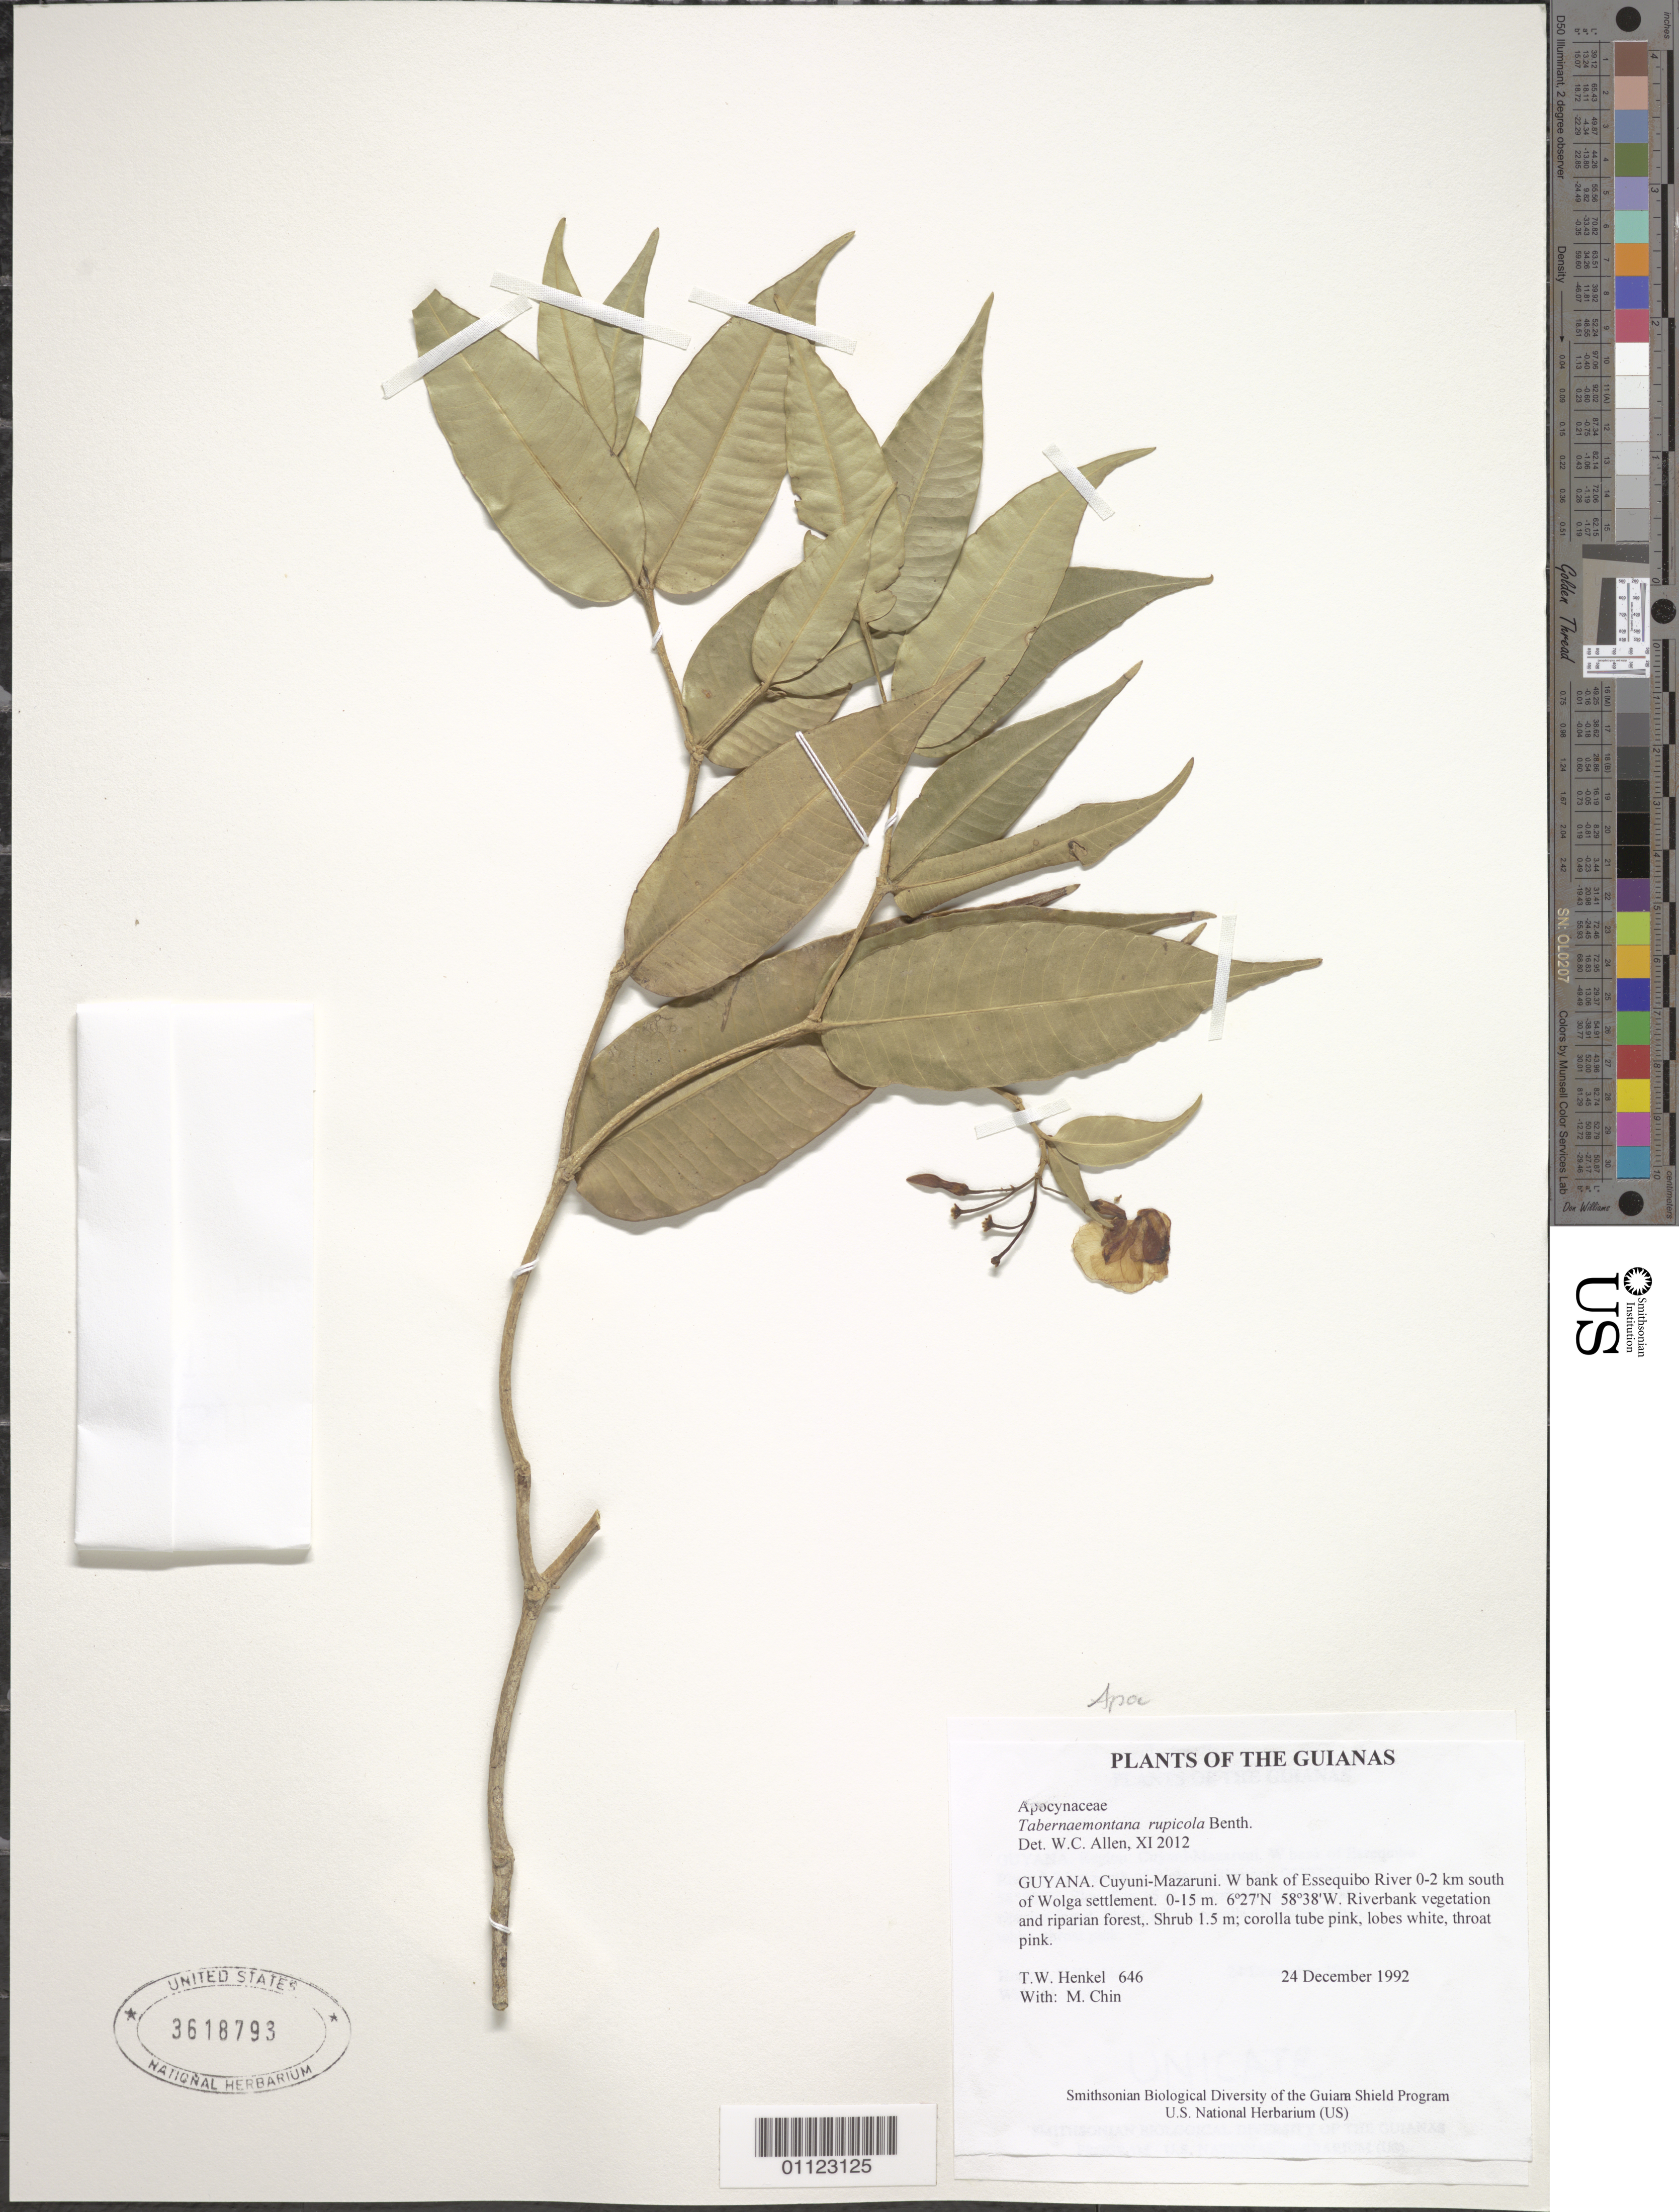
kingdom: Plantae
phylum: Tracheophyta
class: Magnoliopsida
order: Gentianales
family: Apocynaceae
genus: Tabernaemontana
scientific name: Tabernaemontana rupicola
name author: Benth.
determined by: Allen, W. C., (UNITED STATES)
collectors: T. Henkel & M. Chin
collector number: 646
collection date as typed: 24 December 1992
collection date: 1992-12-24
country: Guyana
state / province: Cuyuni-Mazaruni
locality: W bank of Essequibo River 0-2 km south of Wolga settlement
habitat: Riverbank vegetation and riparian forest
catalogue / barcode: US 3618793